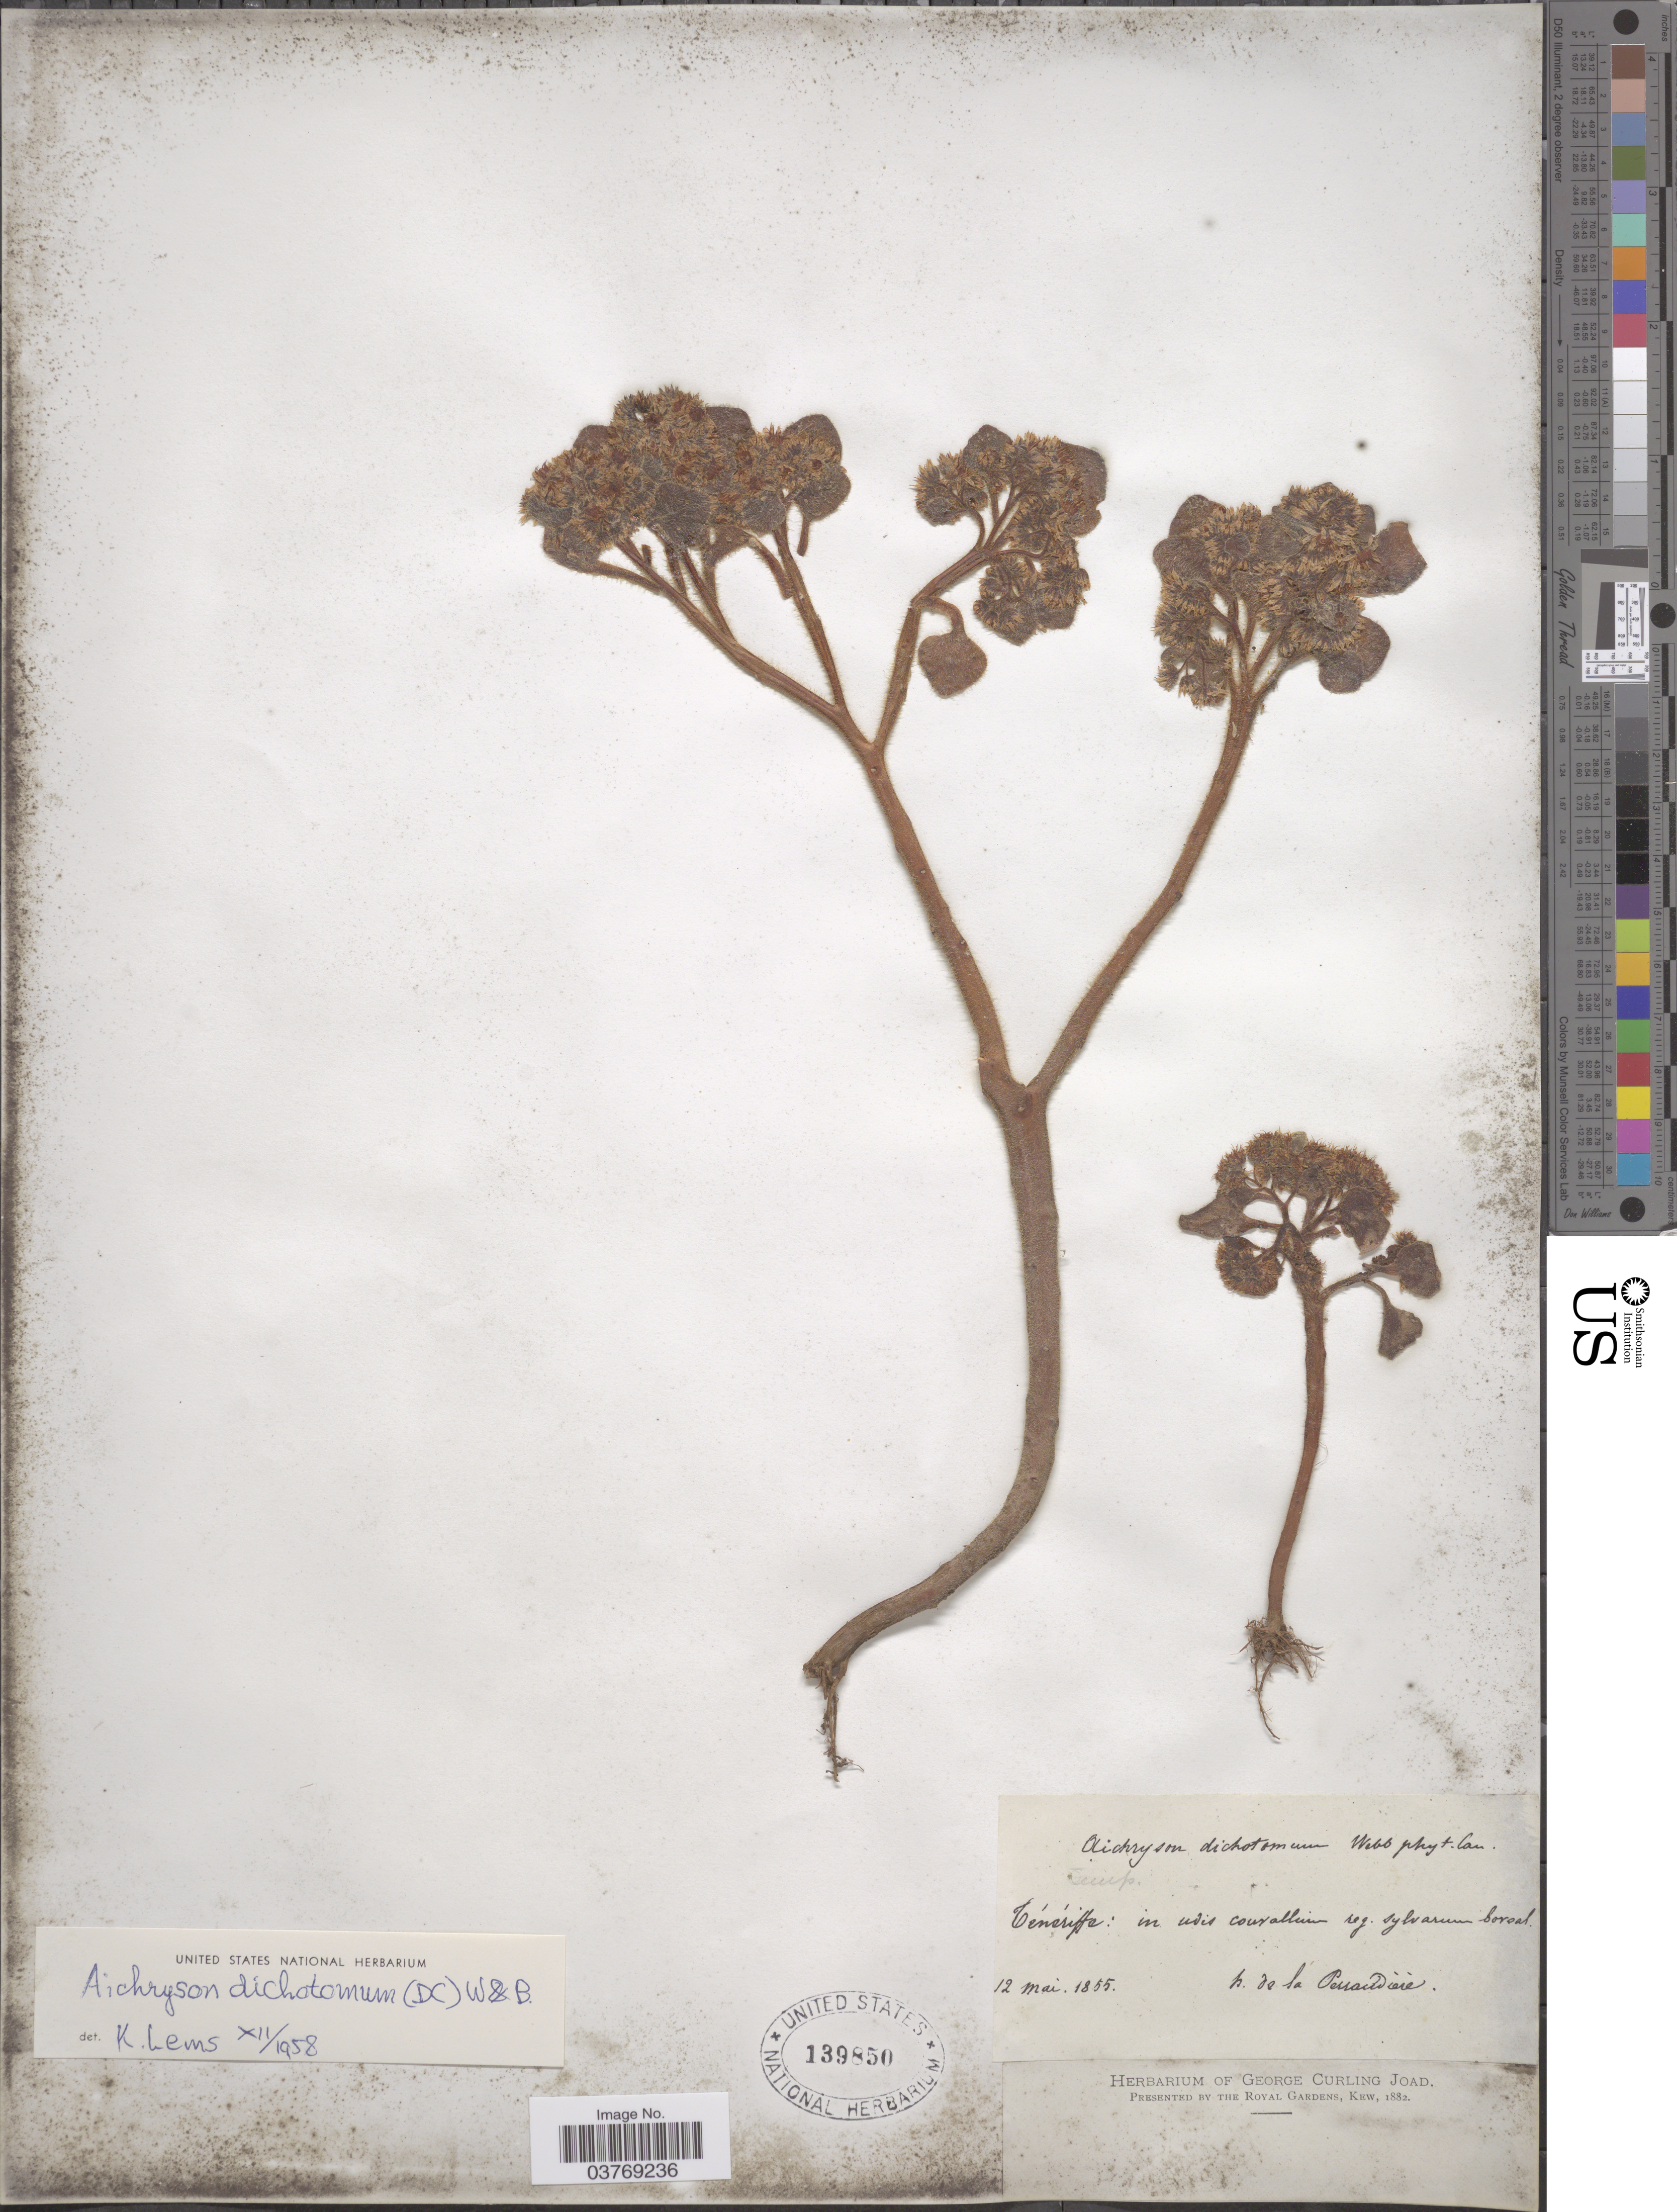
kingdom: Plantae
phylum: Tracheophyta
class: Magnoliopsida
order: Saxifragales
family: Crassulaceae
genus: Aichryson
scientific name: Aichryson dichotomum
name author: (DC.) Webb & Berthel.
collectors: H. de la Perraudière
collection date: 1855-05-12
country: Spain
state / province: Canarias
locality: Ténériffe: in udis couralluim* reg. sylvarum boreal.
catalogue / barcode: US 139850